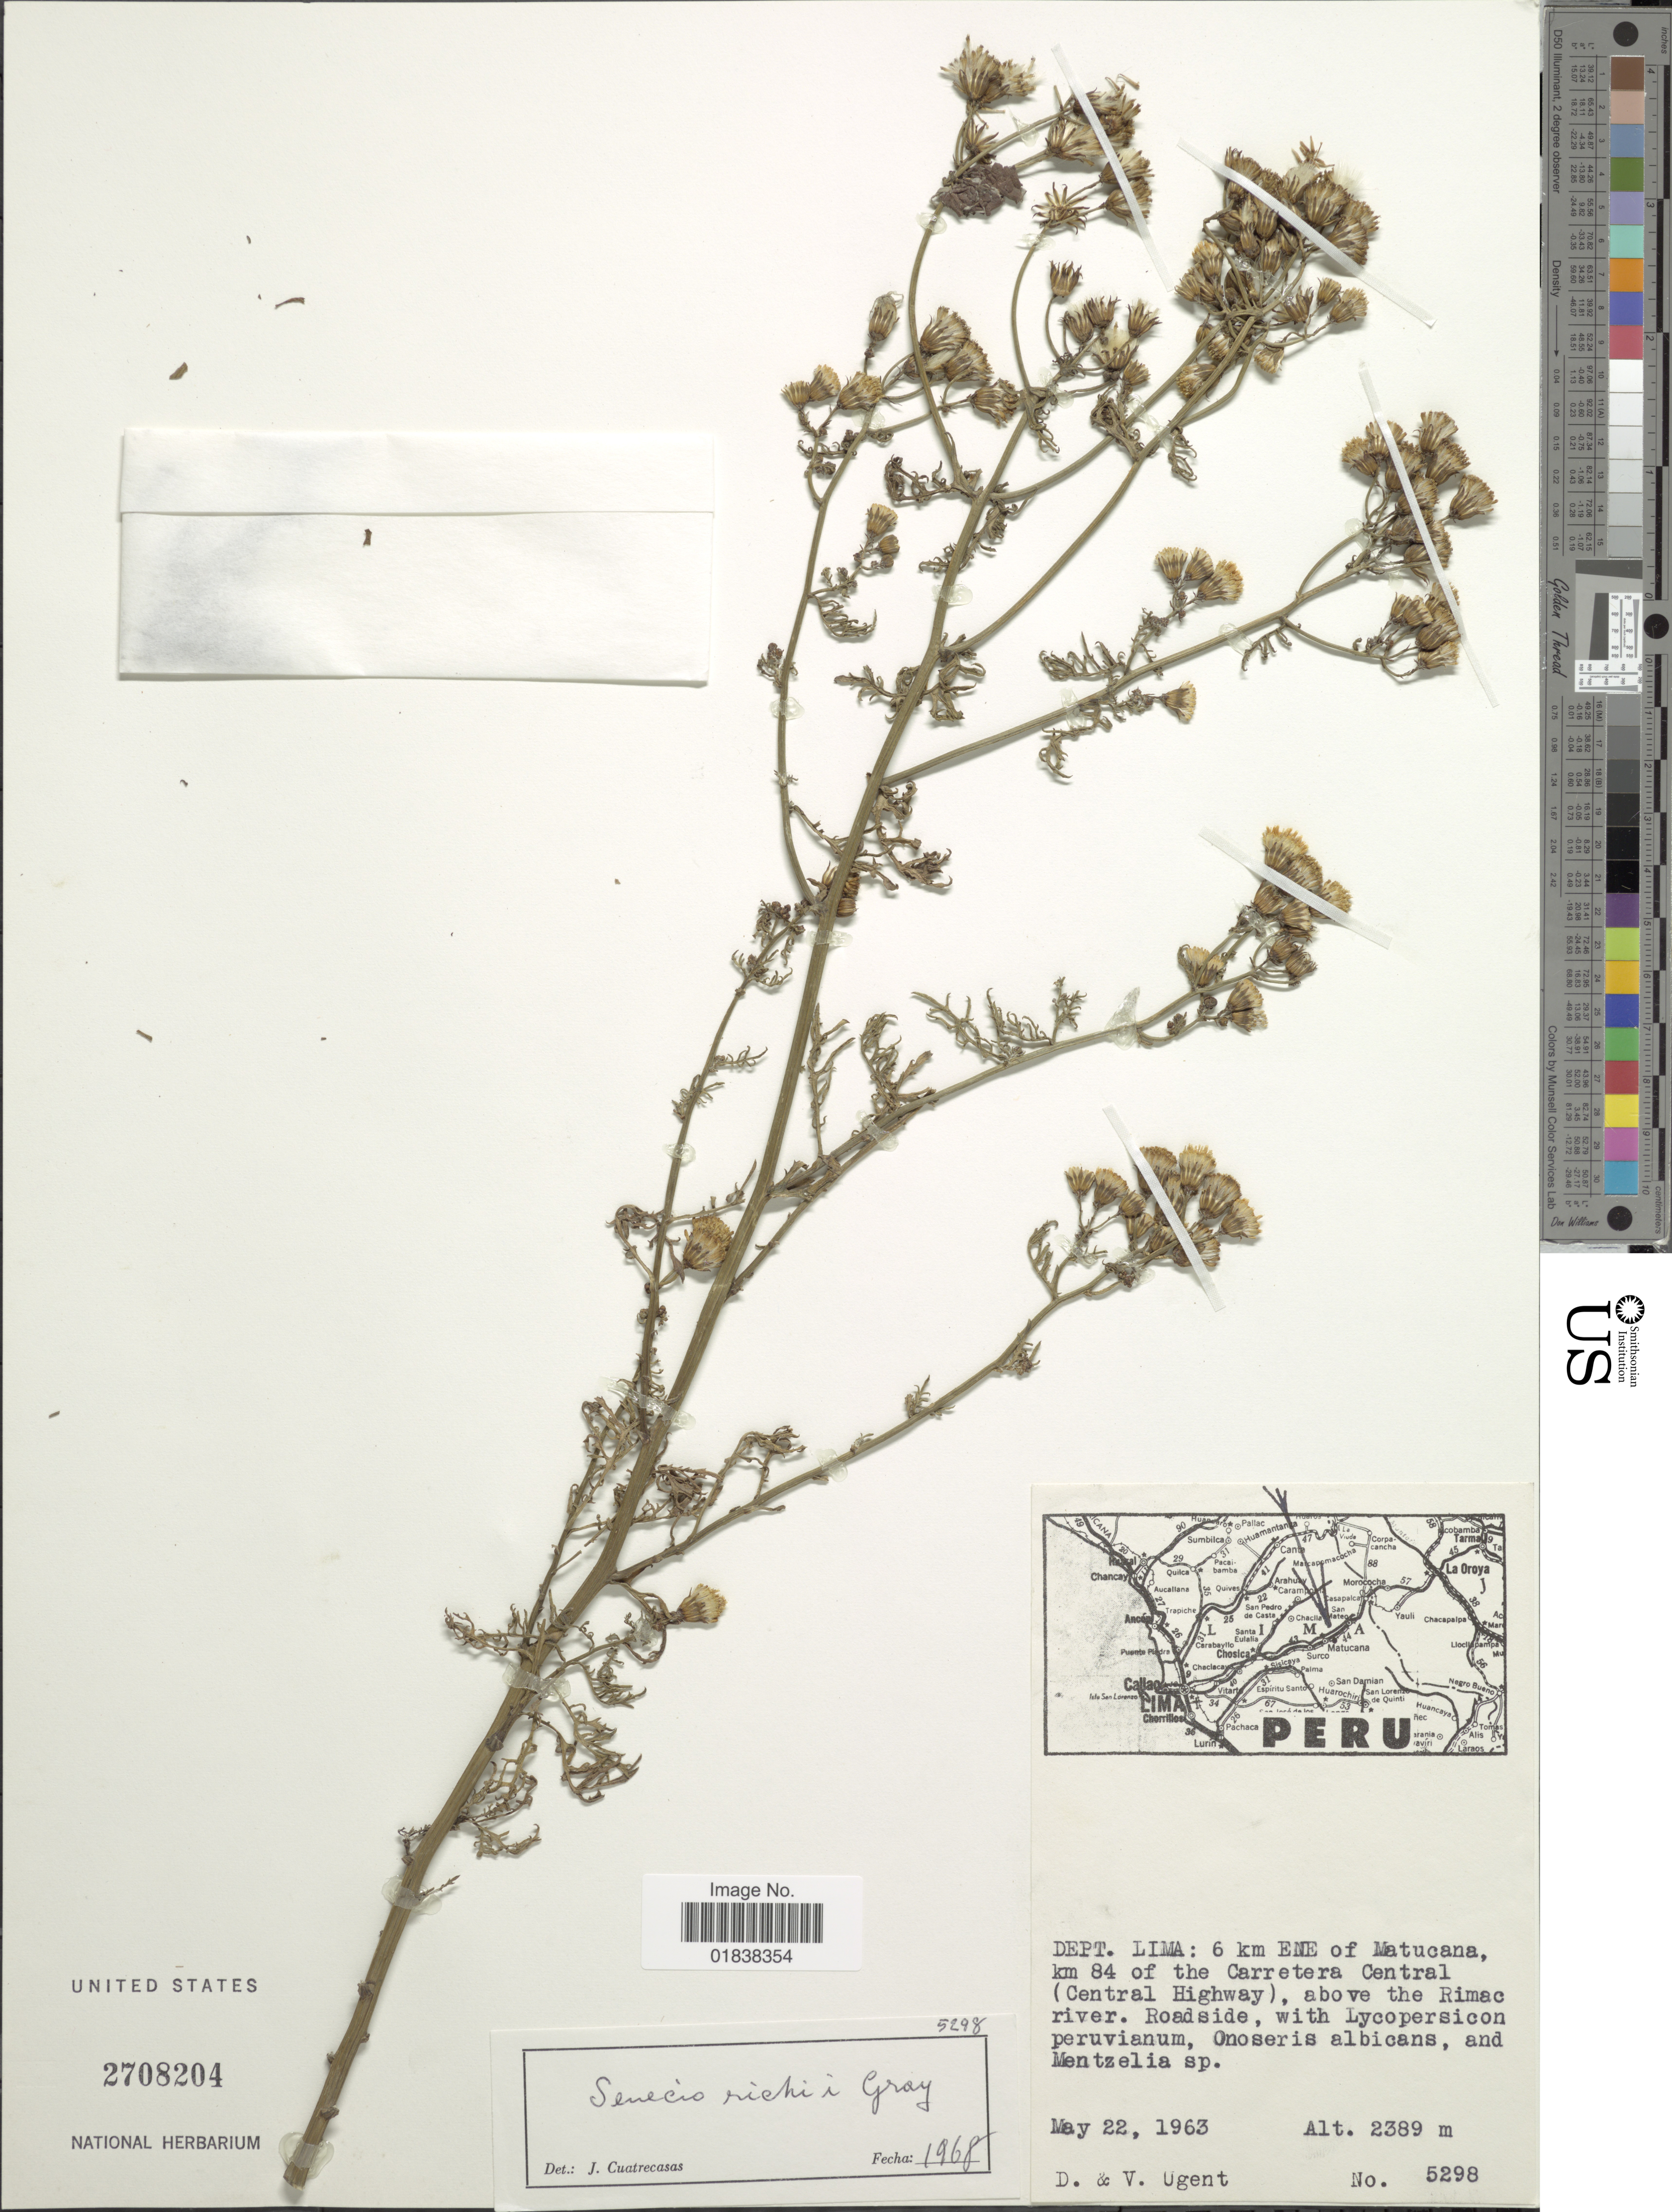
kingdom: Plantae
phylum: Tracheophyta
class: Magnoliopsida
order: Asterales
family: Asteraceae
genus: Senecio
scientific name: Senecio richii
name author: A. Gray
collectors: D. Ugent & V. Ugent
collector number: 5298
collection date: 1963-05-22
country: Peru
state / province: Lima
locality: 6 km ENE of Matucana, km 84 of the Carretera Central (Central Highway), above the Rimac river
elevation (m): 2389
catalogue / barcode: US 2708204